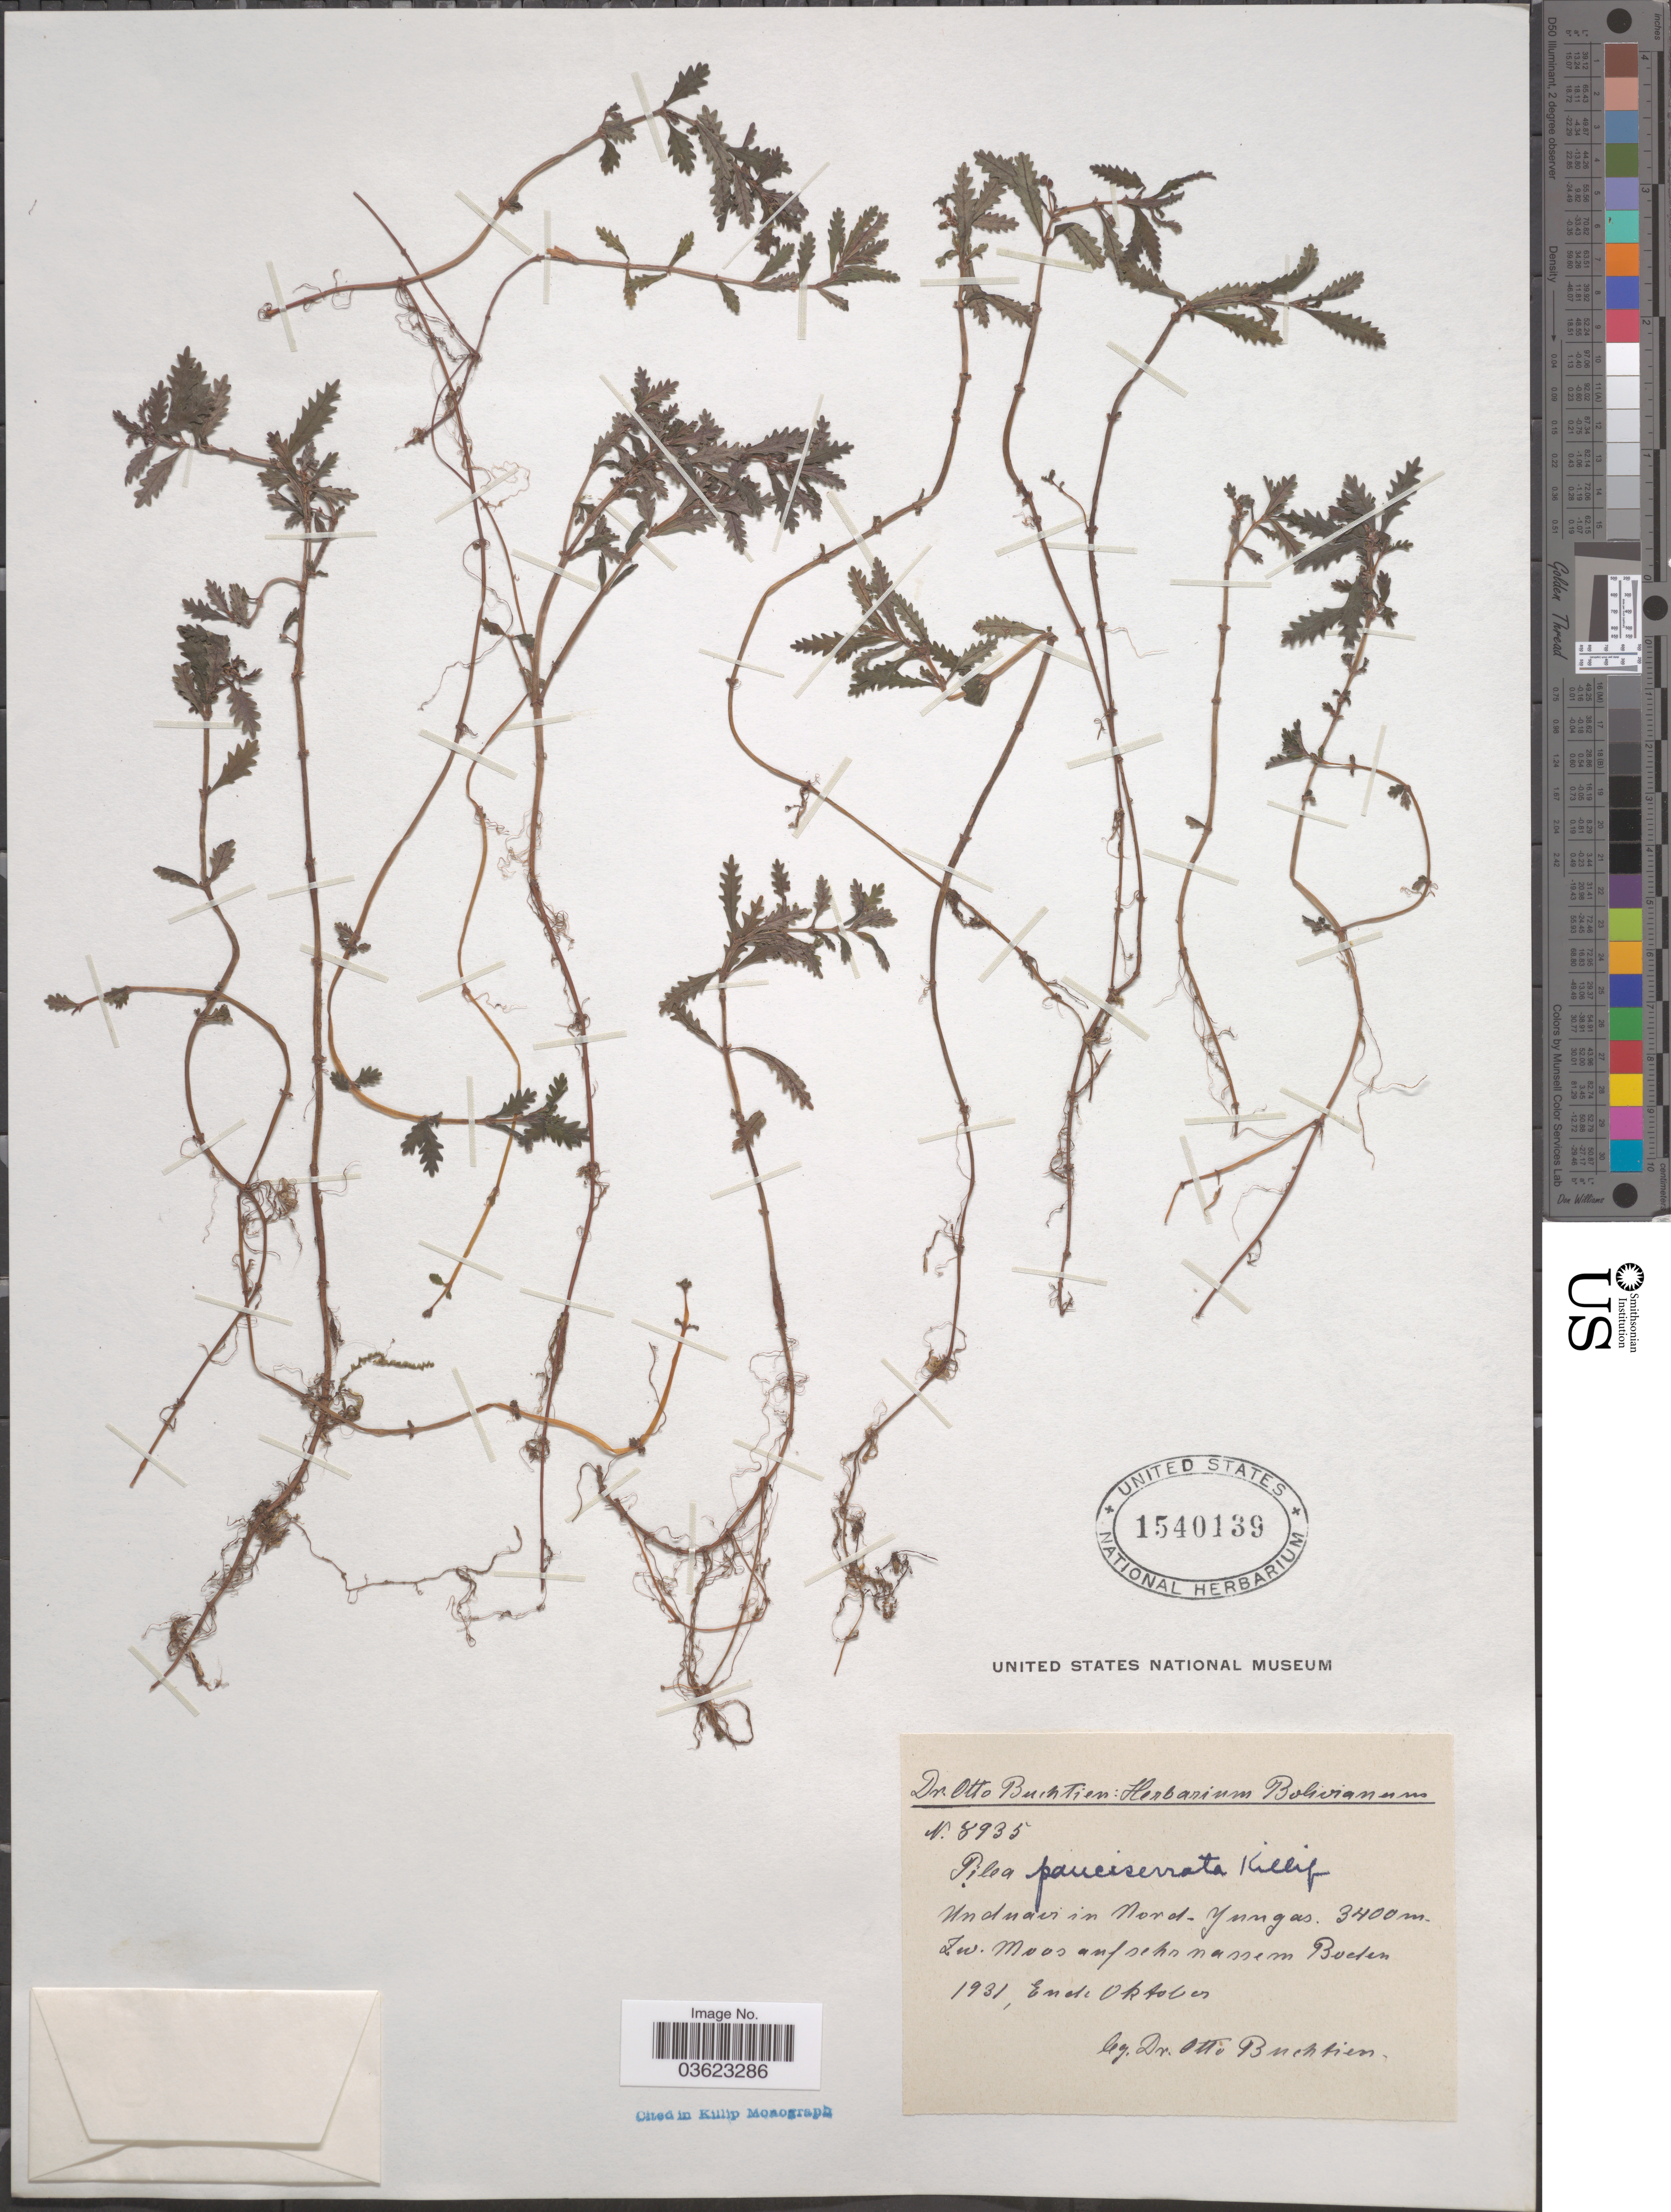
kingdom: Plantae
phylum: Tracheophyta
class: Magnoliopsida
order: Rosales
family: Urticaceae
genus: Pilea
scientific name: Pilea pauciserrata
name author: Killip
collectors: O. Buchtien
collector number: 58935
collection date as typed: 1931, Ende Oktober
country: Bolivia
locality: Unduavi in Nord - Yungas.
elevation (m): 3400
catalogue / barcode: US 1540139